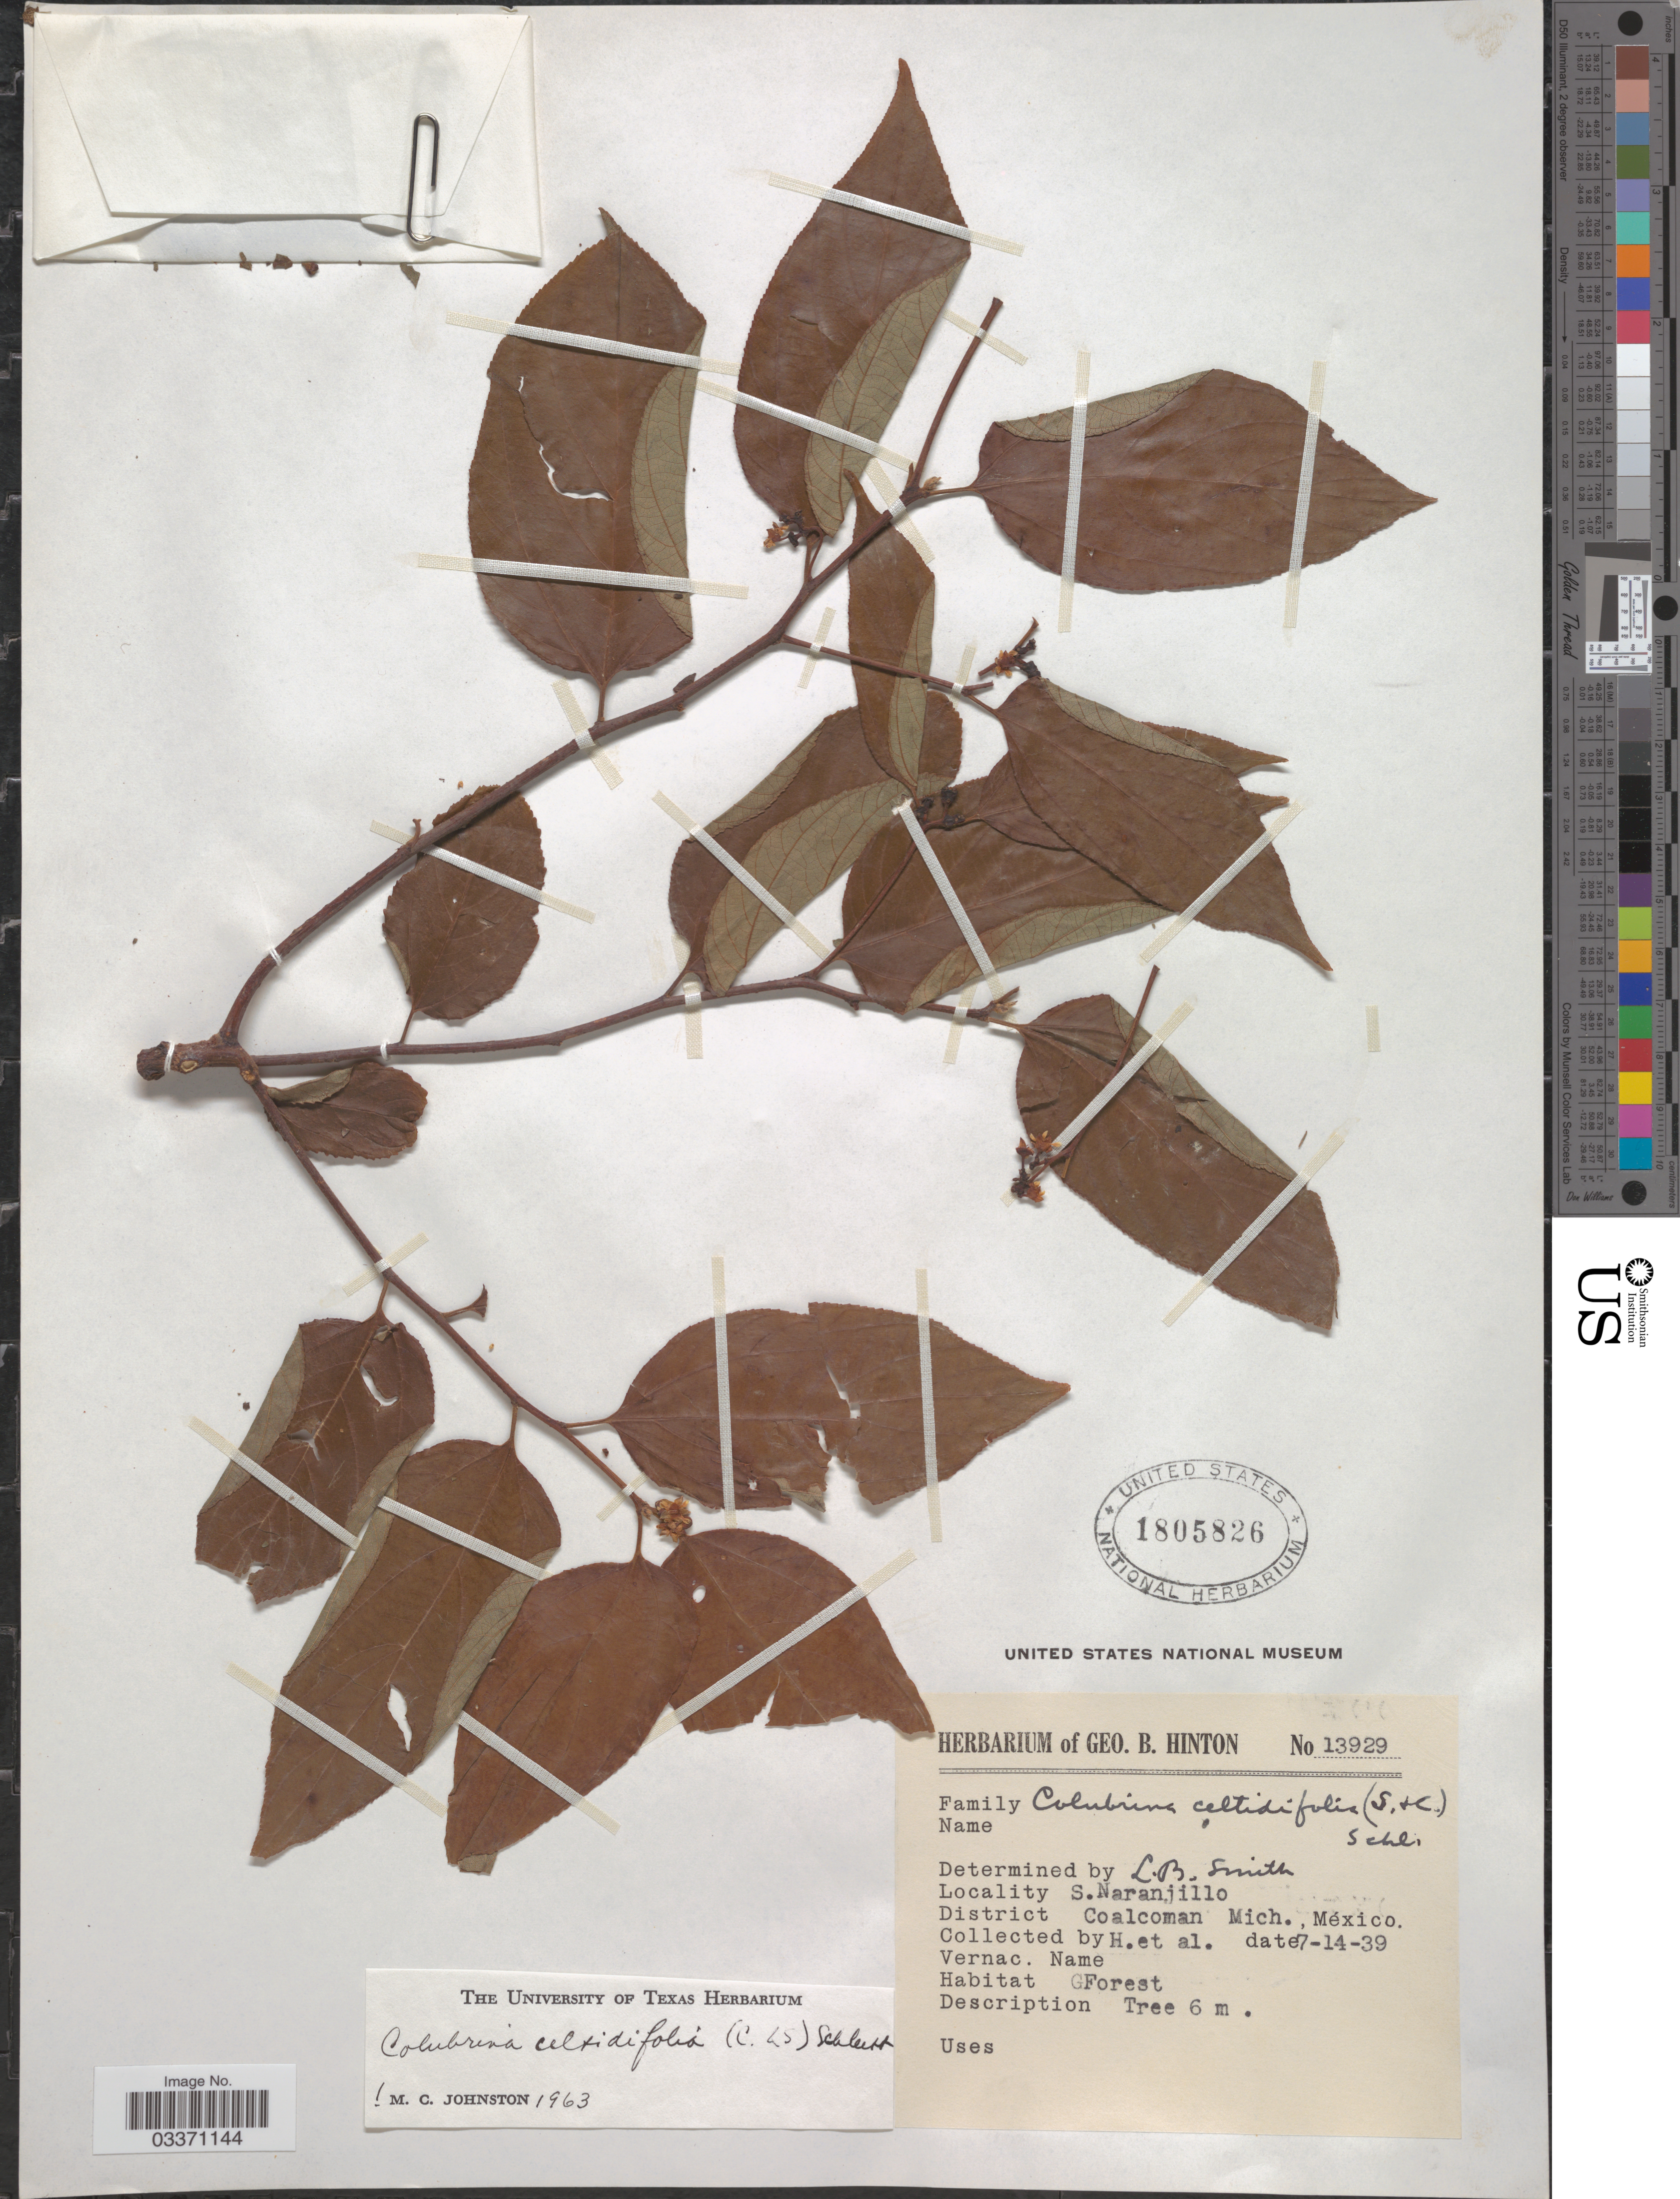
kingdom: Plantae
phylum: Tracheophyta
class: Magnoliopsida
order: Rosales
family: Rhamnaceae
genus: Colubrina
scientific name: Colubrina celtidifolia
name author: (Schltdl. & Cham.) Schltdl.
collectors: G. B. Hinton & et al.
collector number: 13929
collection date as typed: Transcribed d/m/y: 14/7/39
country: Mexico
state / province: Michoacán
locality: S. Naranjillo, District Coalcoman.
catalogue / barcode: US 1805826